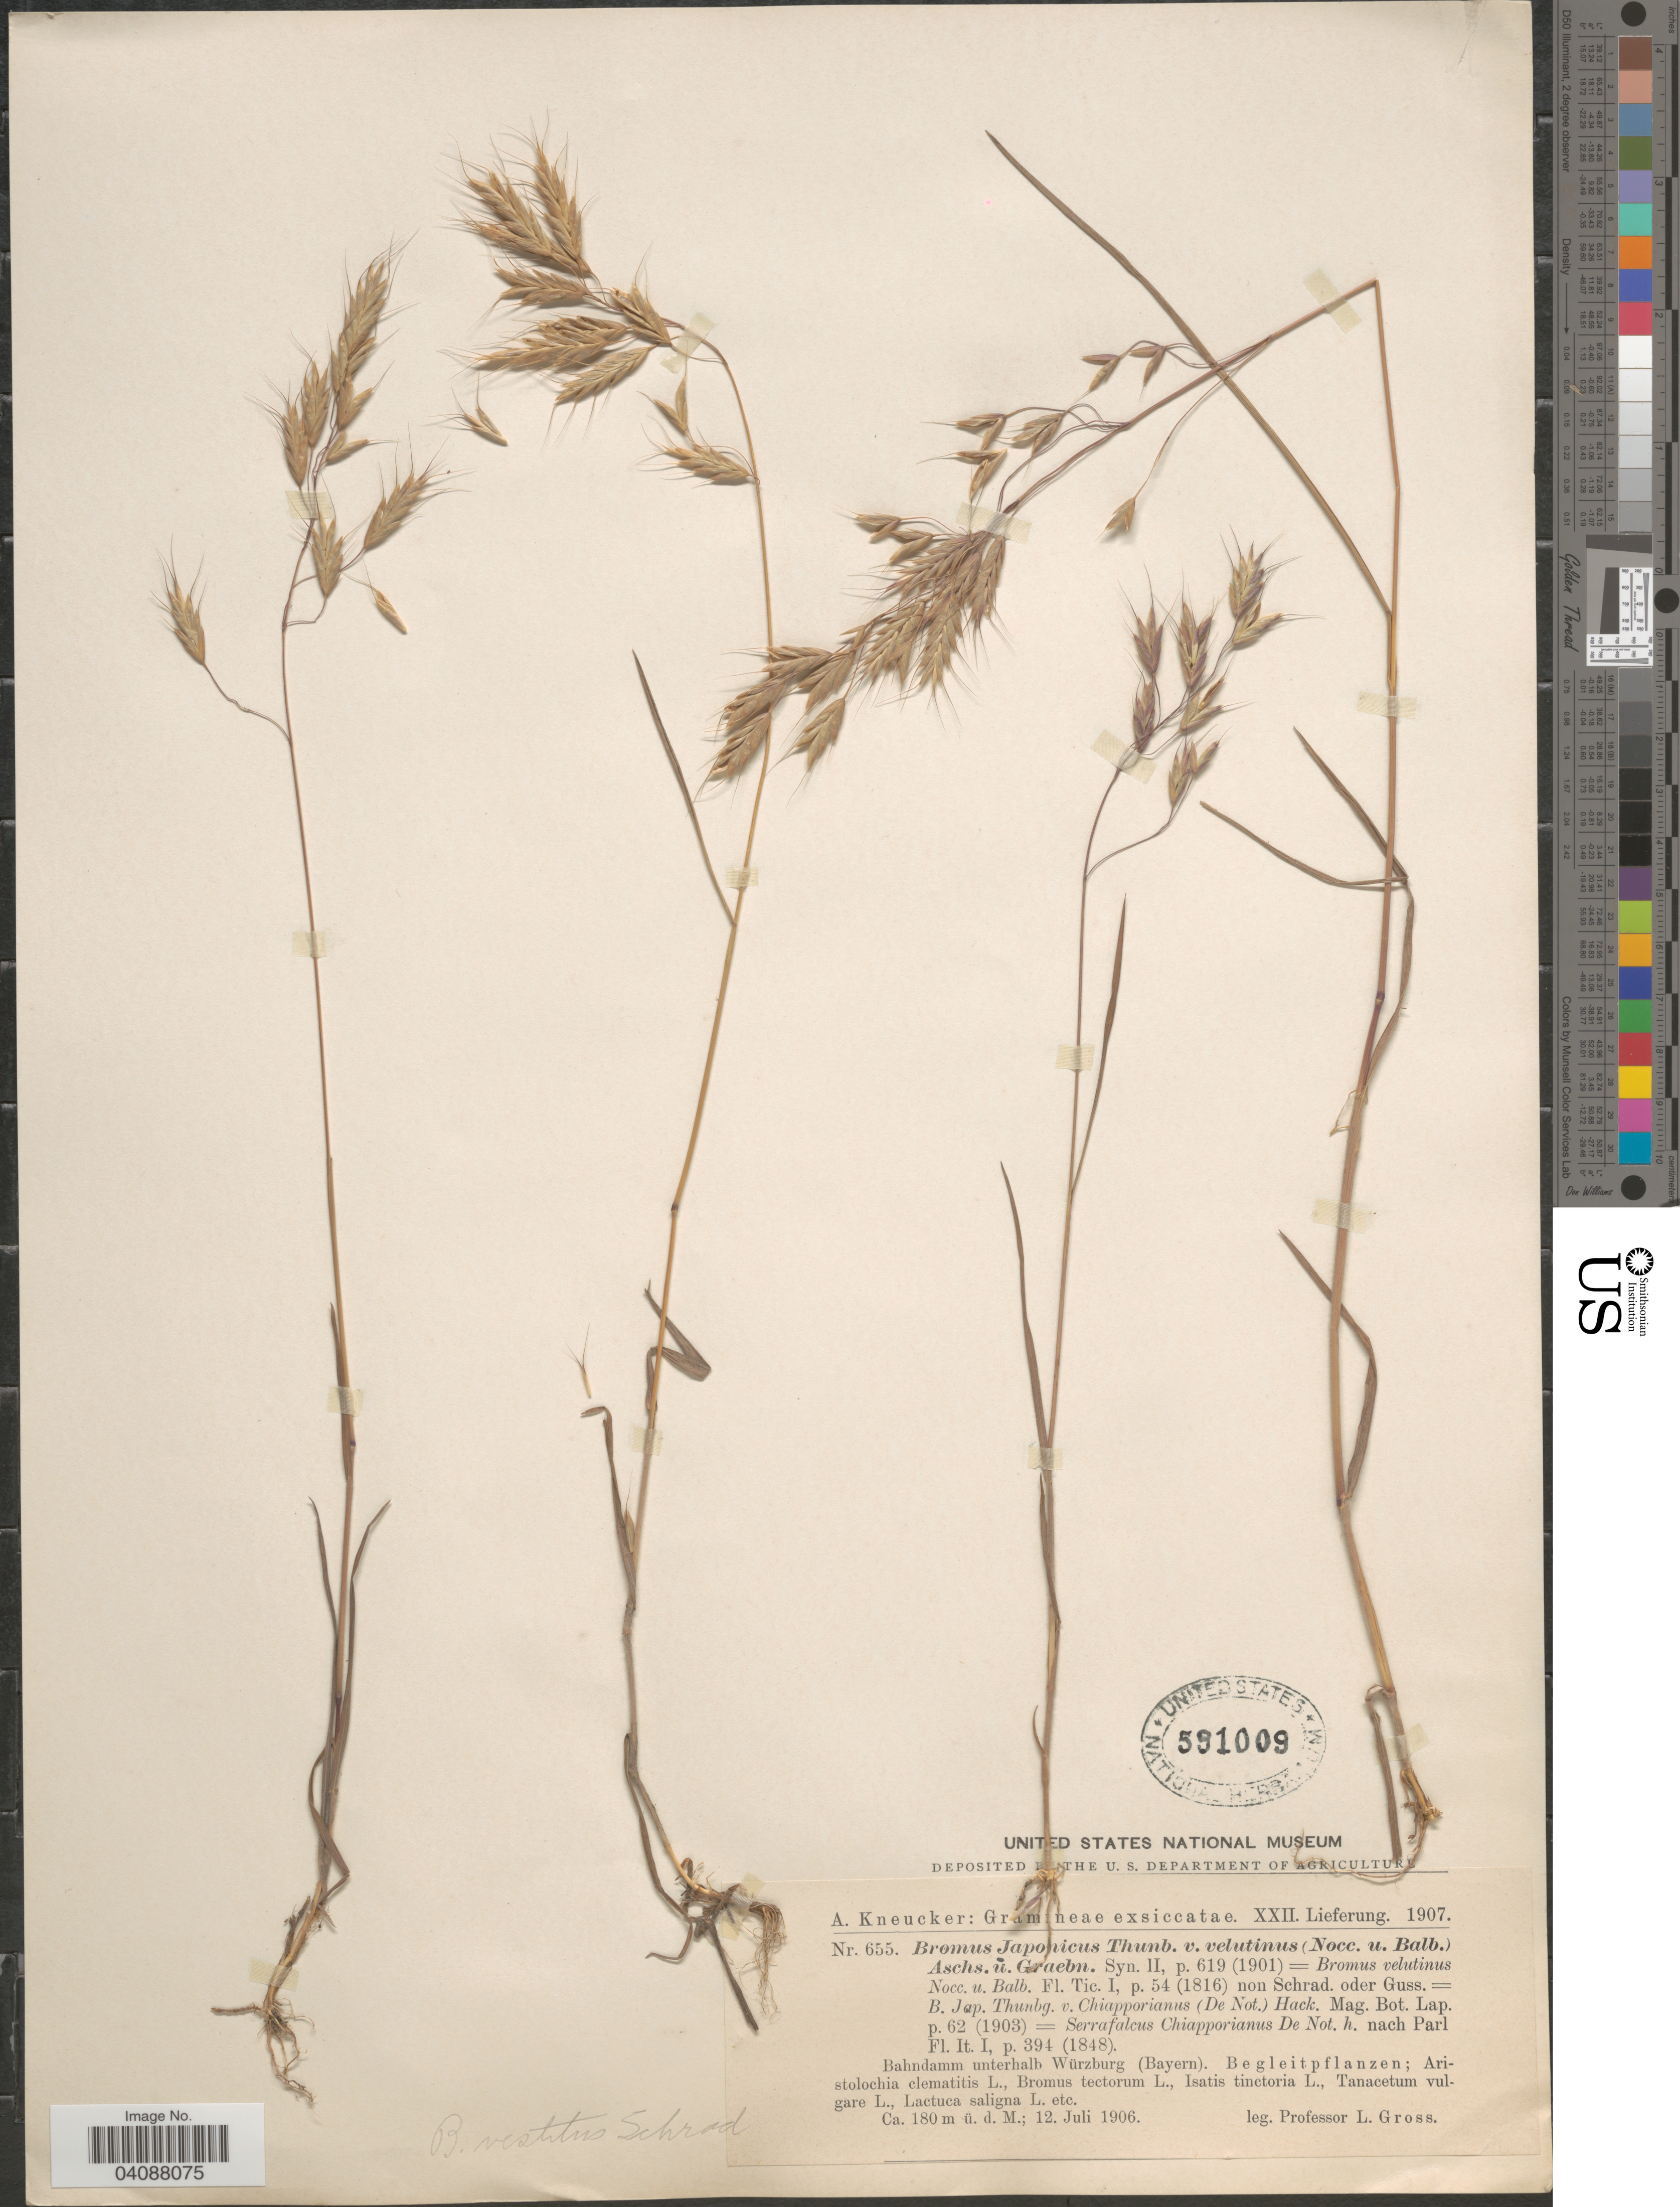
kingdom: Plantae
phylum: Tracheophyta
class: Liliopsida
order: Poales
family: Poaceae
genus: Bromus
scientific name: Bromus japonicus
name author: Houtt.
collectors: L. Gross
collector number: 655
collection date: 1906-07-12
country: Germany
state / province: Bayern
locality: Bahndamm unterhalb Würzburg.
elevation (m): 180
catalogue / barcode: US 591009